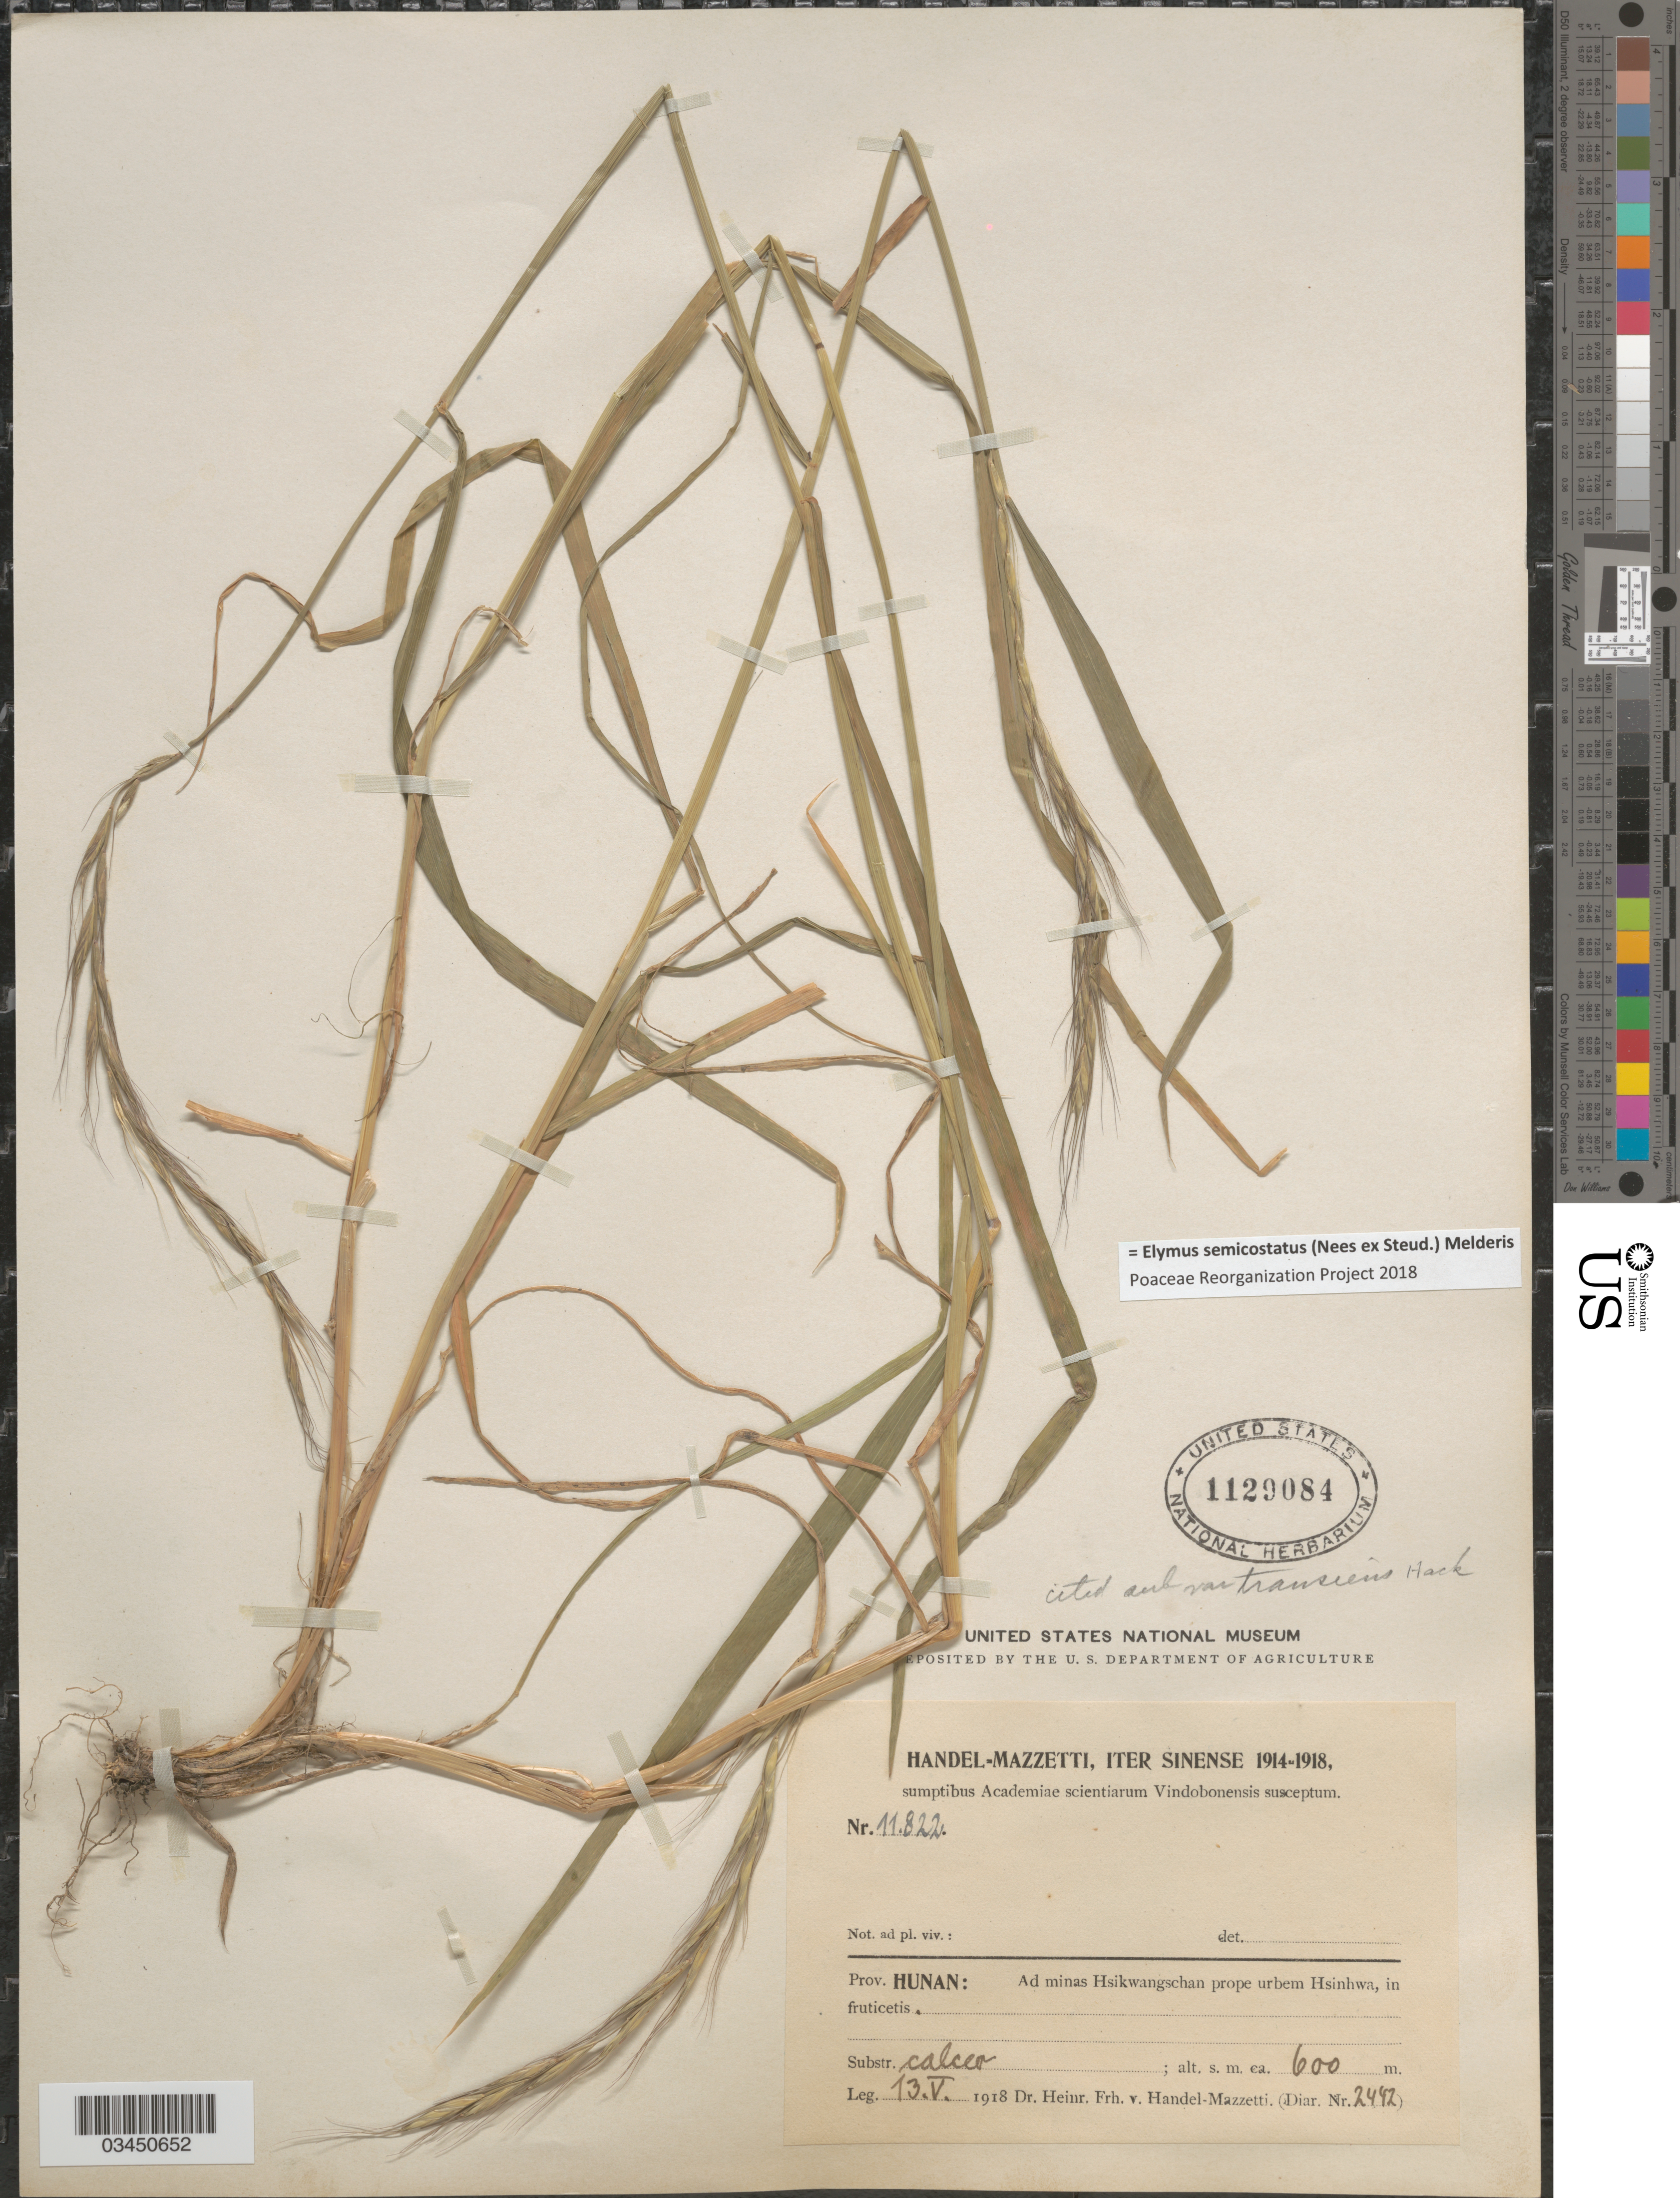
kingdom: Plantae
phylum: Tracheophyta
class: Liliopsida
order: Poales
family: Poaceae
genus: Elymus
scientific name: Elymus semicostatus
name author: (Nees ex Steud.) Melderis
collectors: H. Handel-Mazzetti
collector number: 11822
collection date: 1918-05-13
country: China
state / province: Hunan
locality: Iter Sinense 1914-1918. Ad minas Hsikwangschan prope urbem Hsinhwa, in fruticetis.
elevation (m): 600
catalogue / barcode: US 1129084